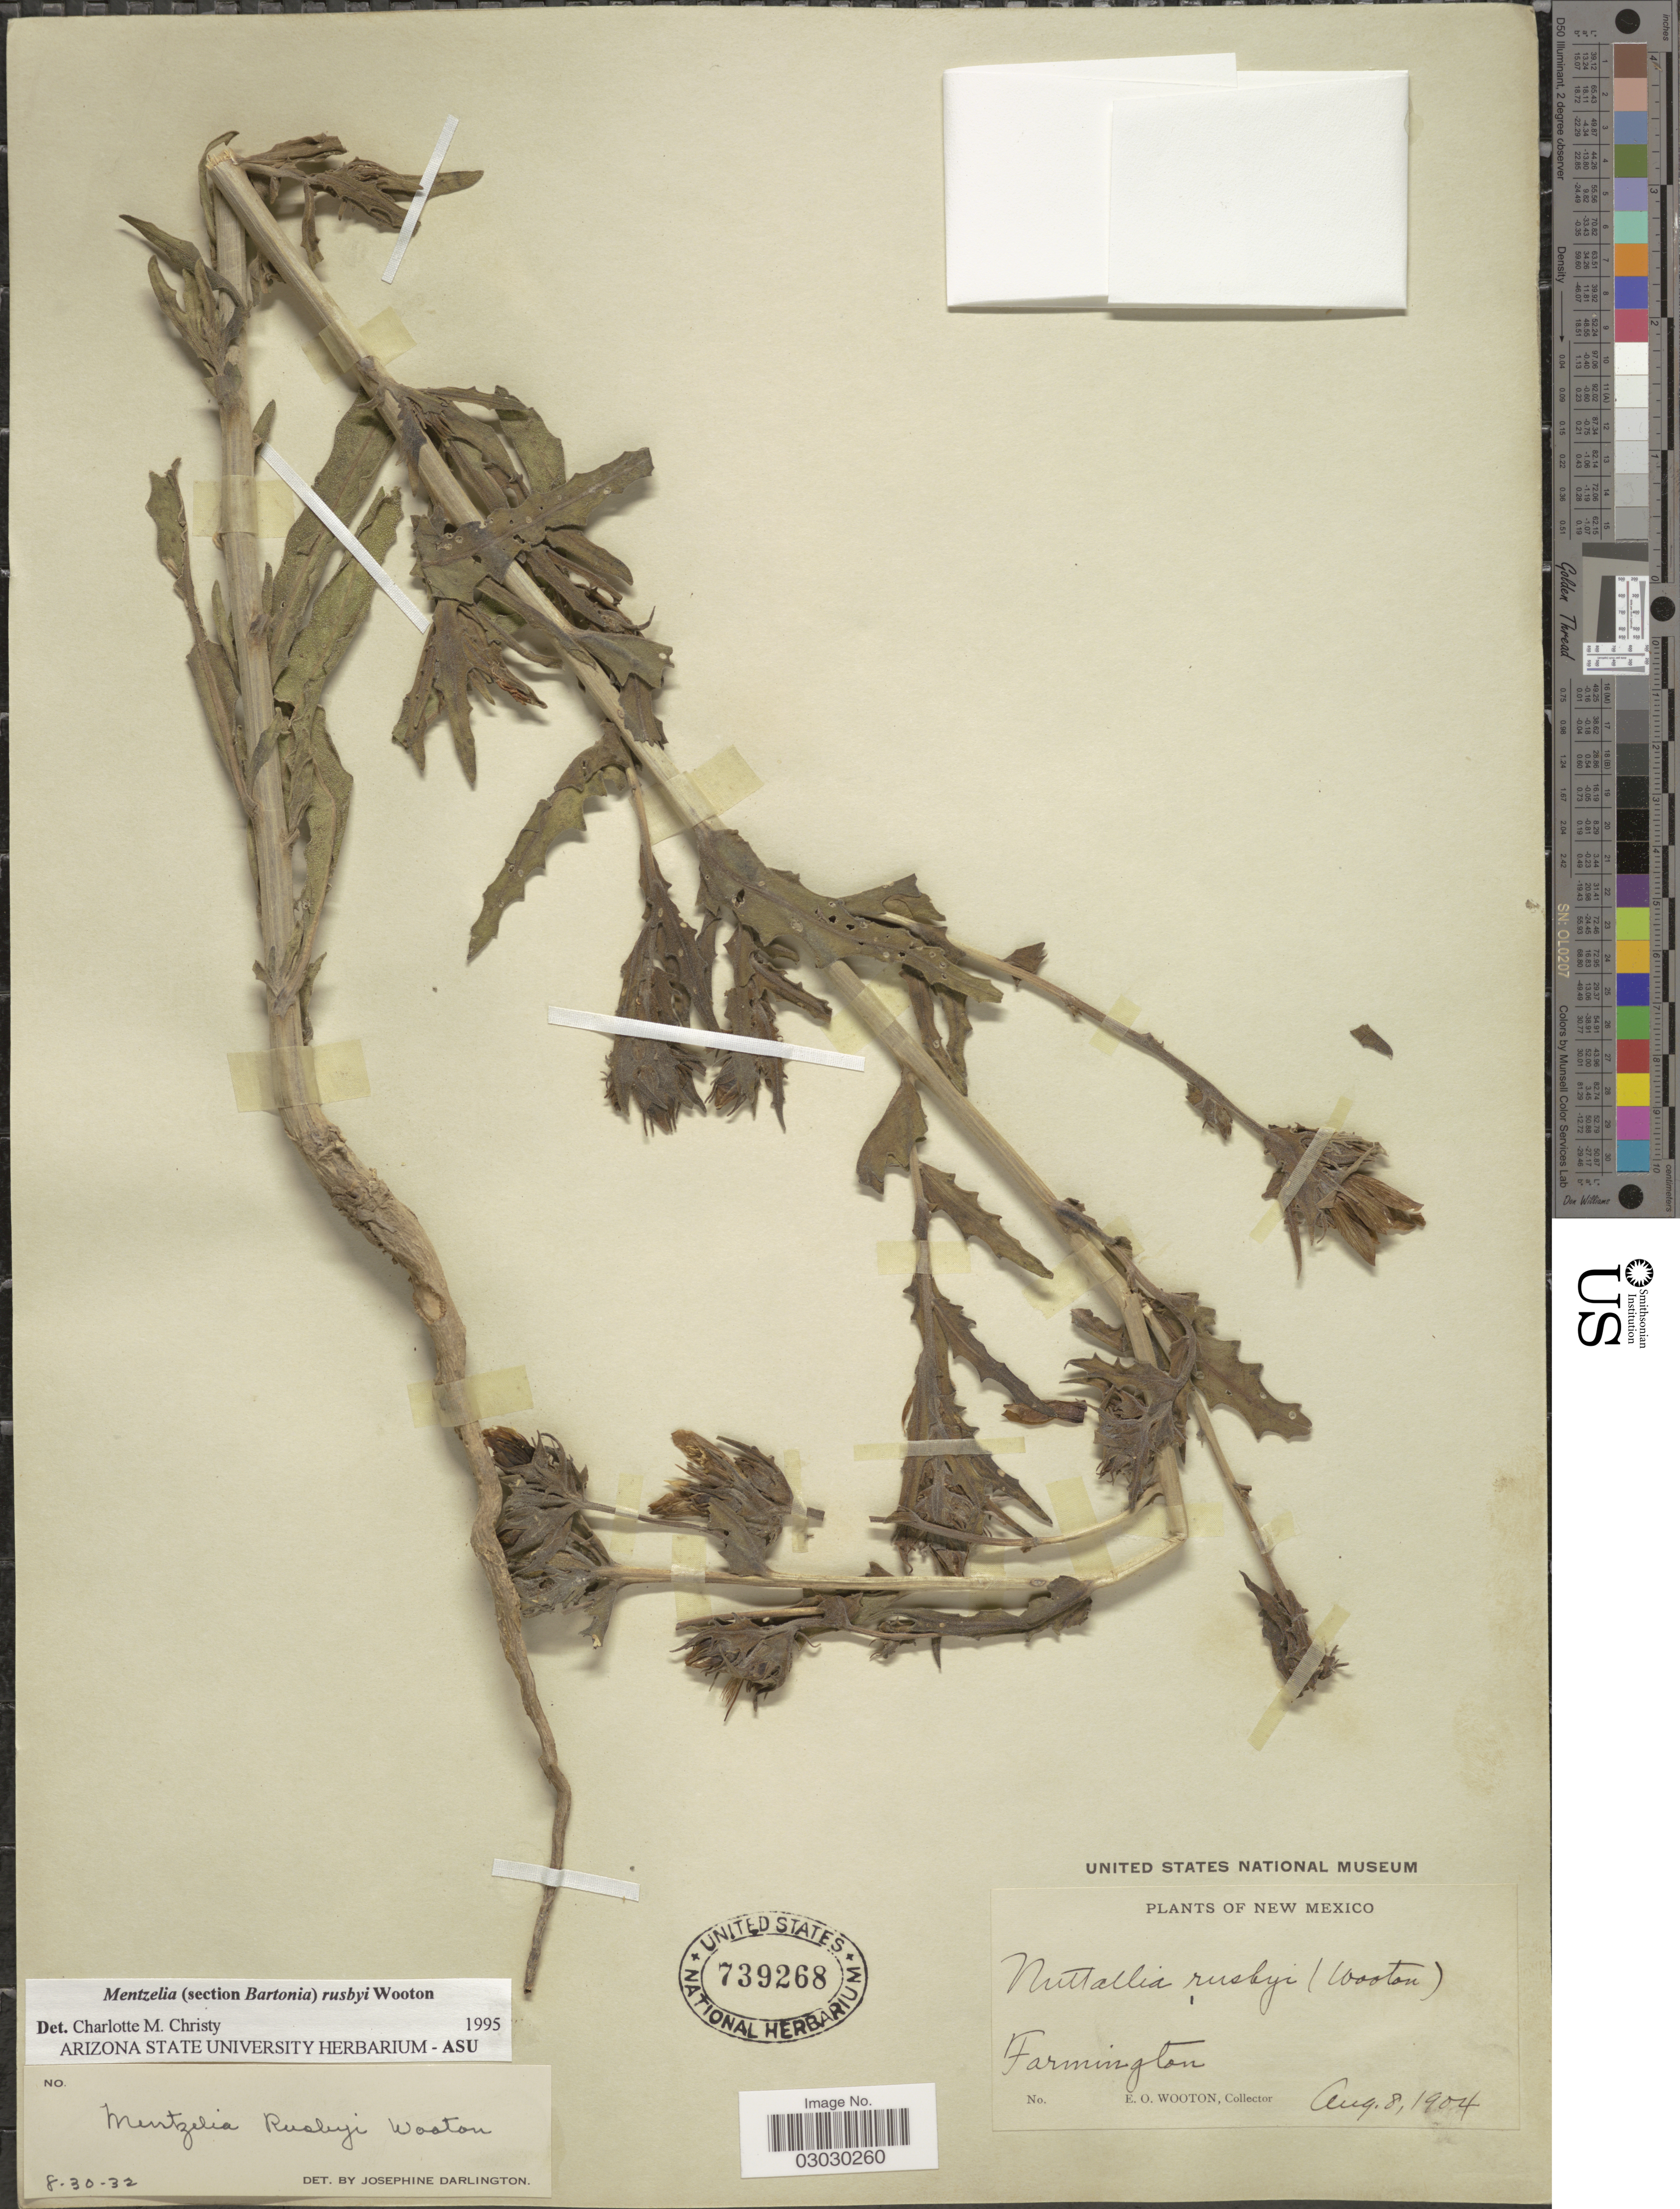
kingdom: Plantae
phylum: Tracheophyta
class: Magnoliopsida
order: Cornales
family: Loasaceae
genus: Mentzelia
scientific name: Mentzelia rusbyi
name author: Wooton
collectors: E. O. Wooton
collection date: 1904-08-08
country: United States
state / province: New Mexico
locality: Farmington.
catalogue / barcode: US 739268